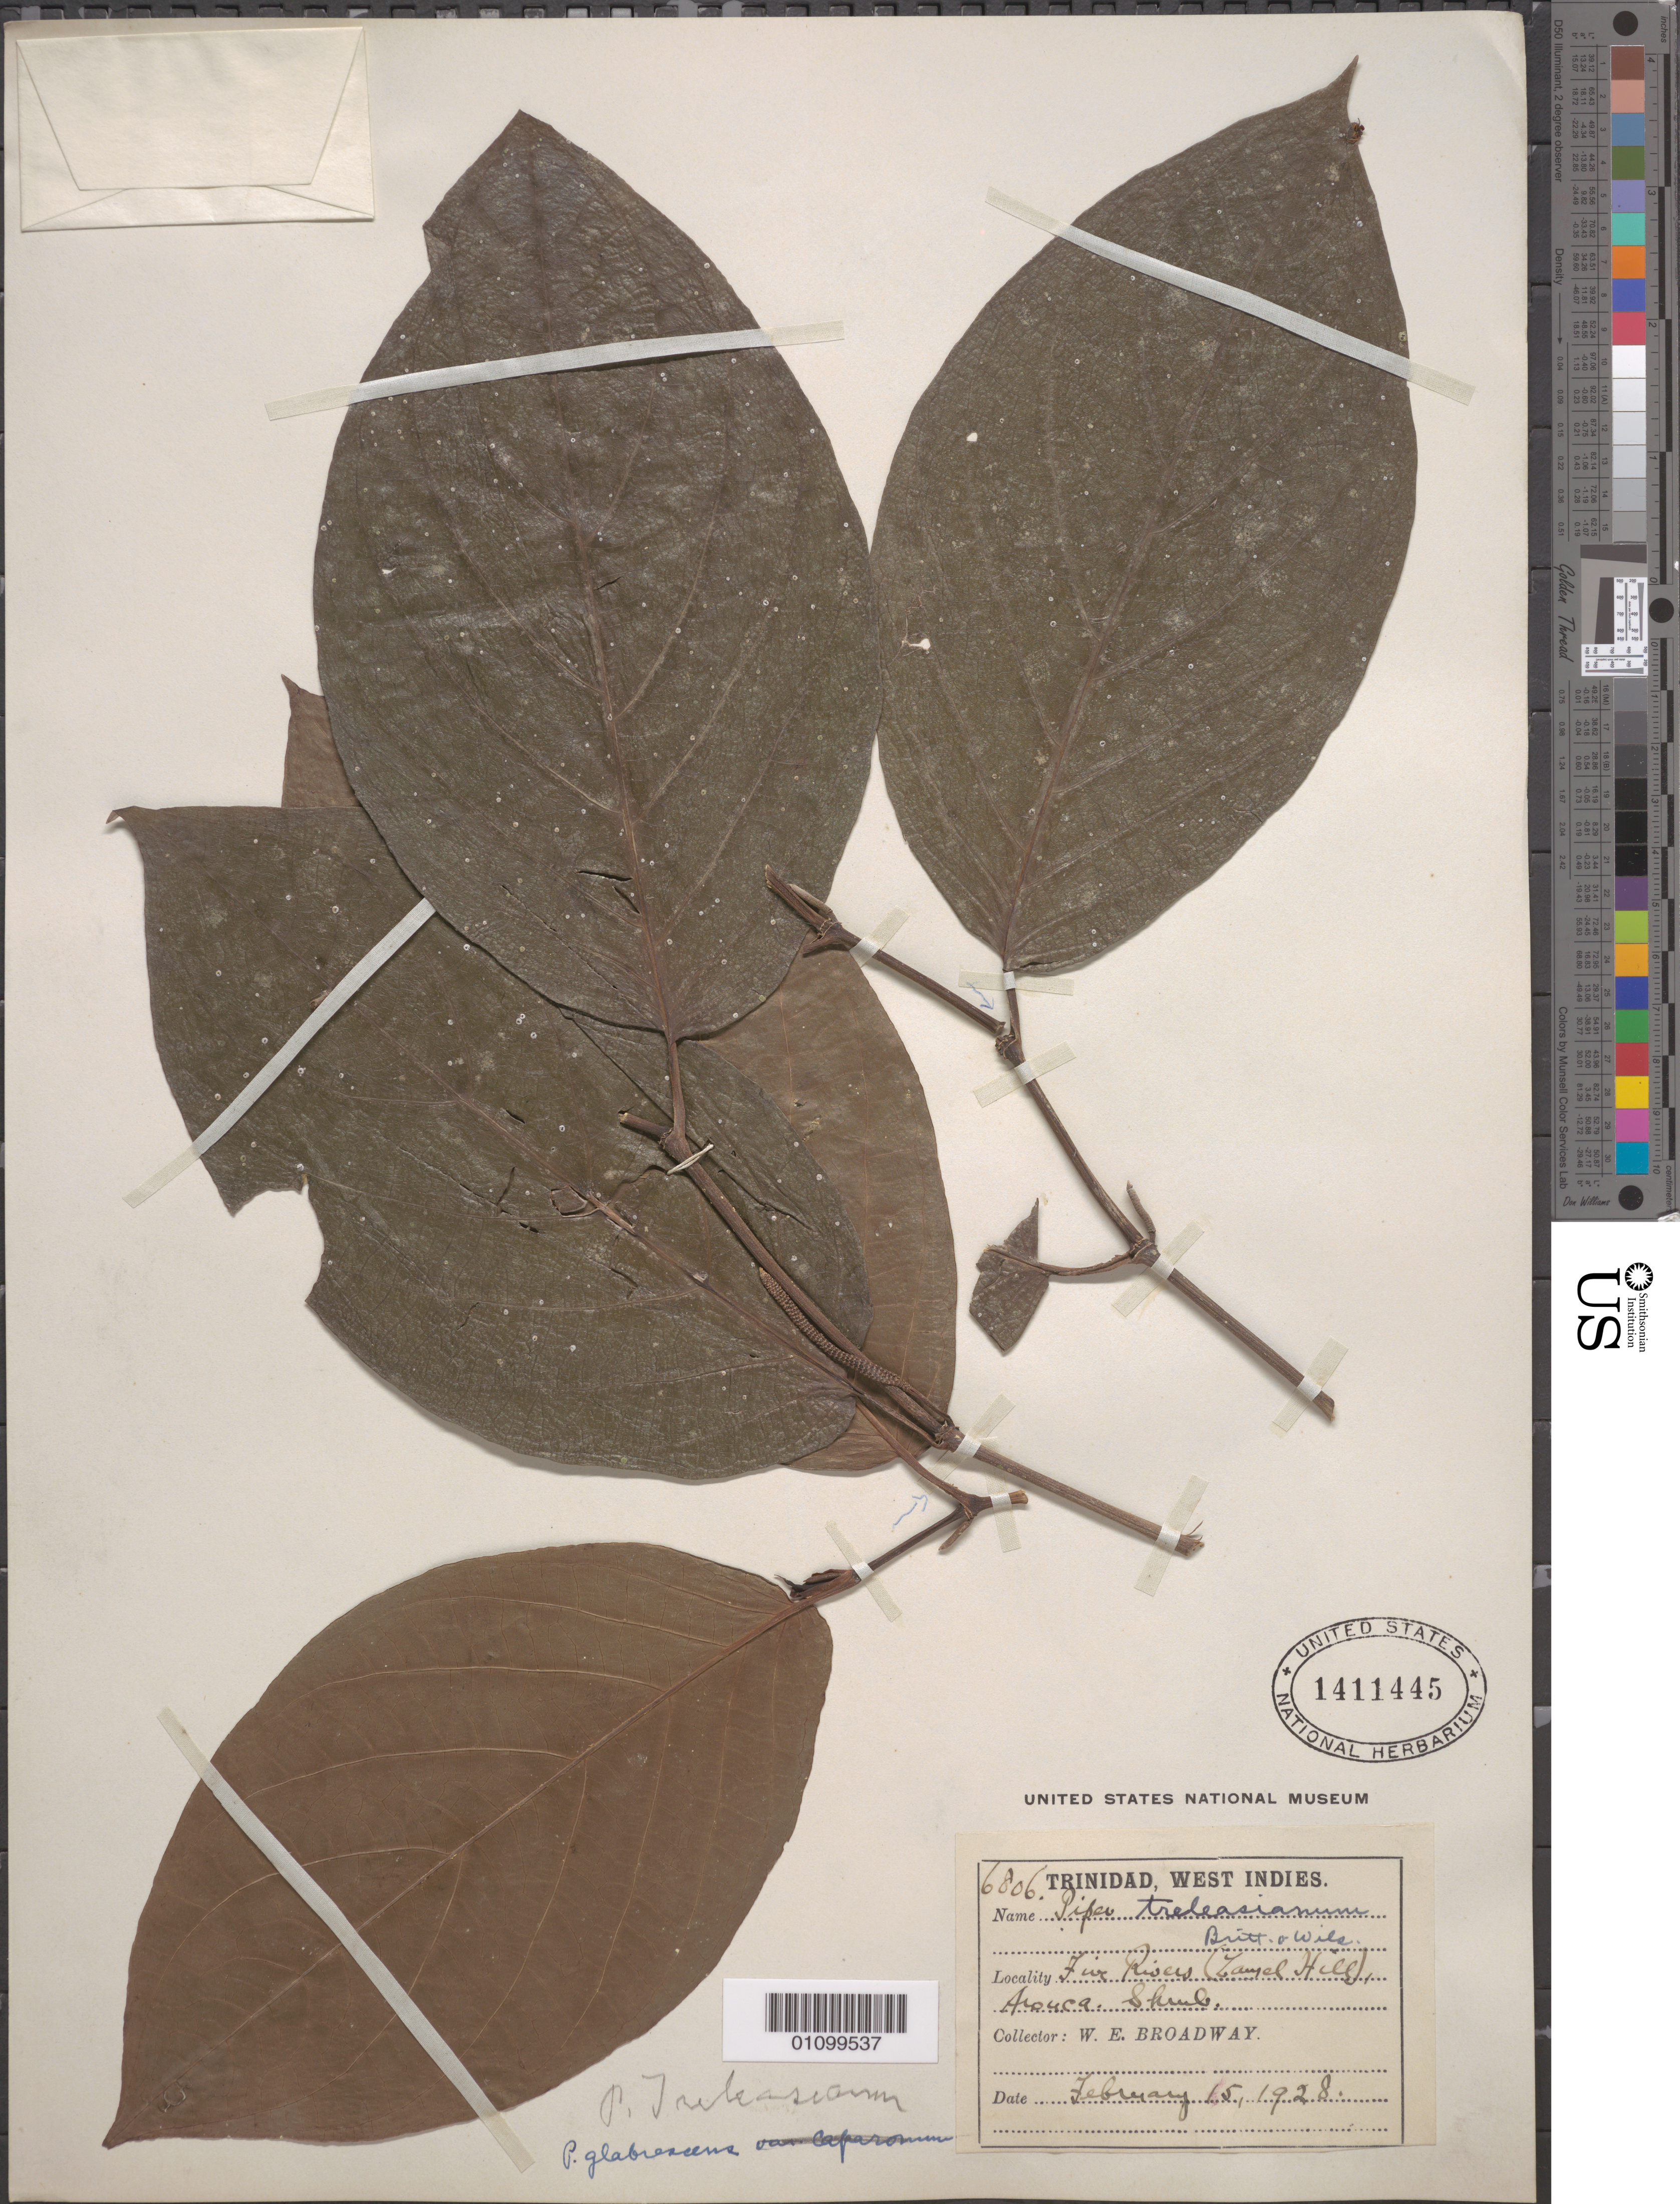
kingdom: Plantae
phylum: Tracheophyta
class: Magnoliopsida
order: Piperales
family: Piperaceae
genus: Piper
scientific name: Piper glabrescens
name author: (Miq.) C. DC.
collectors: W. E. Broadway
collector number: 6806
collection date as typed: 15 Feb 1928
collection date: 1928-02-15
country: Trinidad and Tobago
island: Trinidad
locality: Fir Rises (Lamel Hill), Arouca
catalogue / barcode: US 1411445